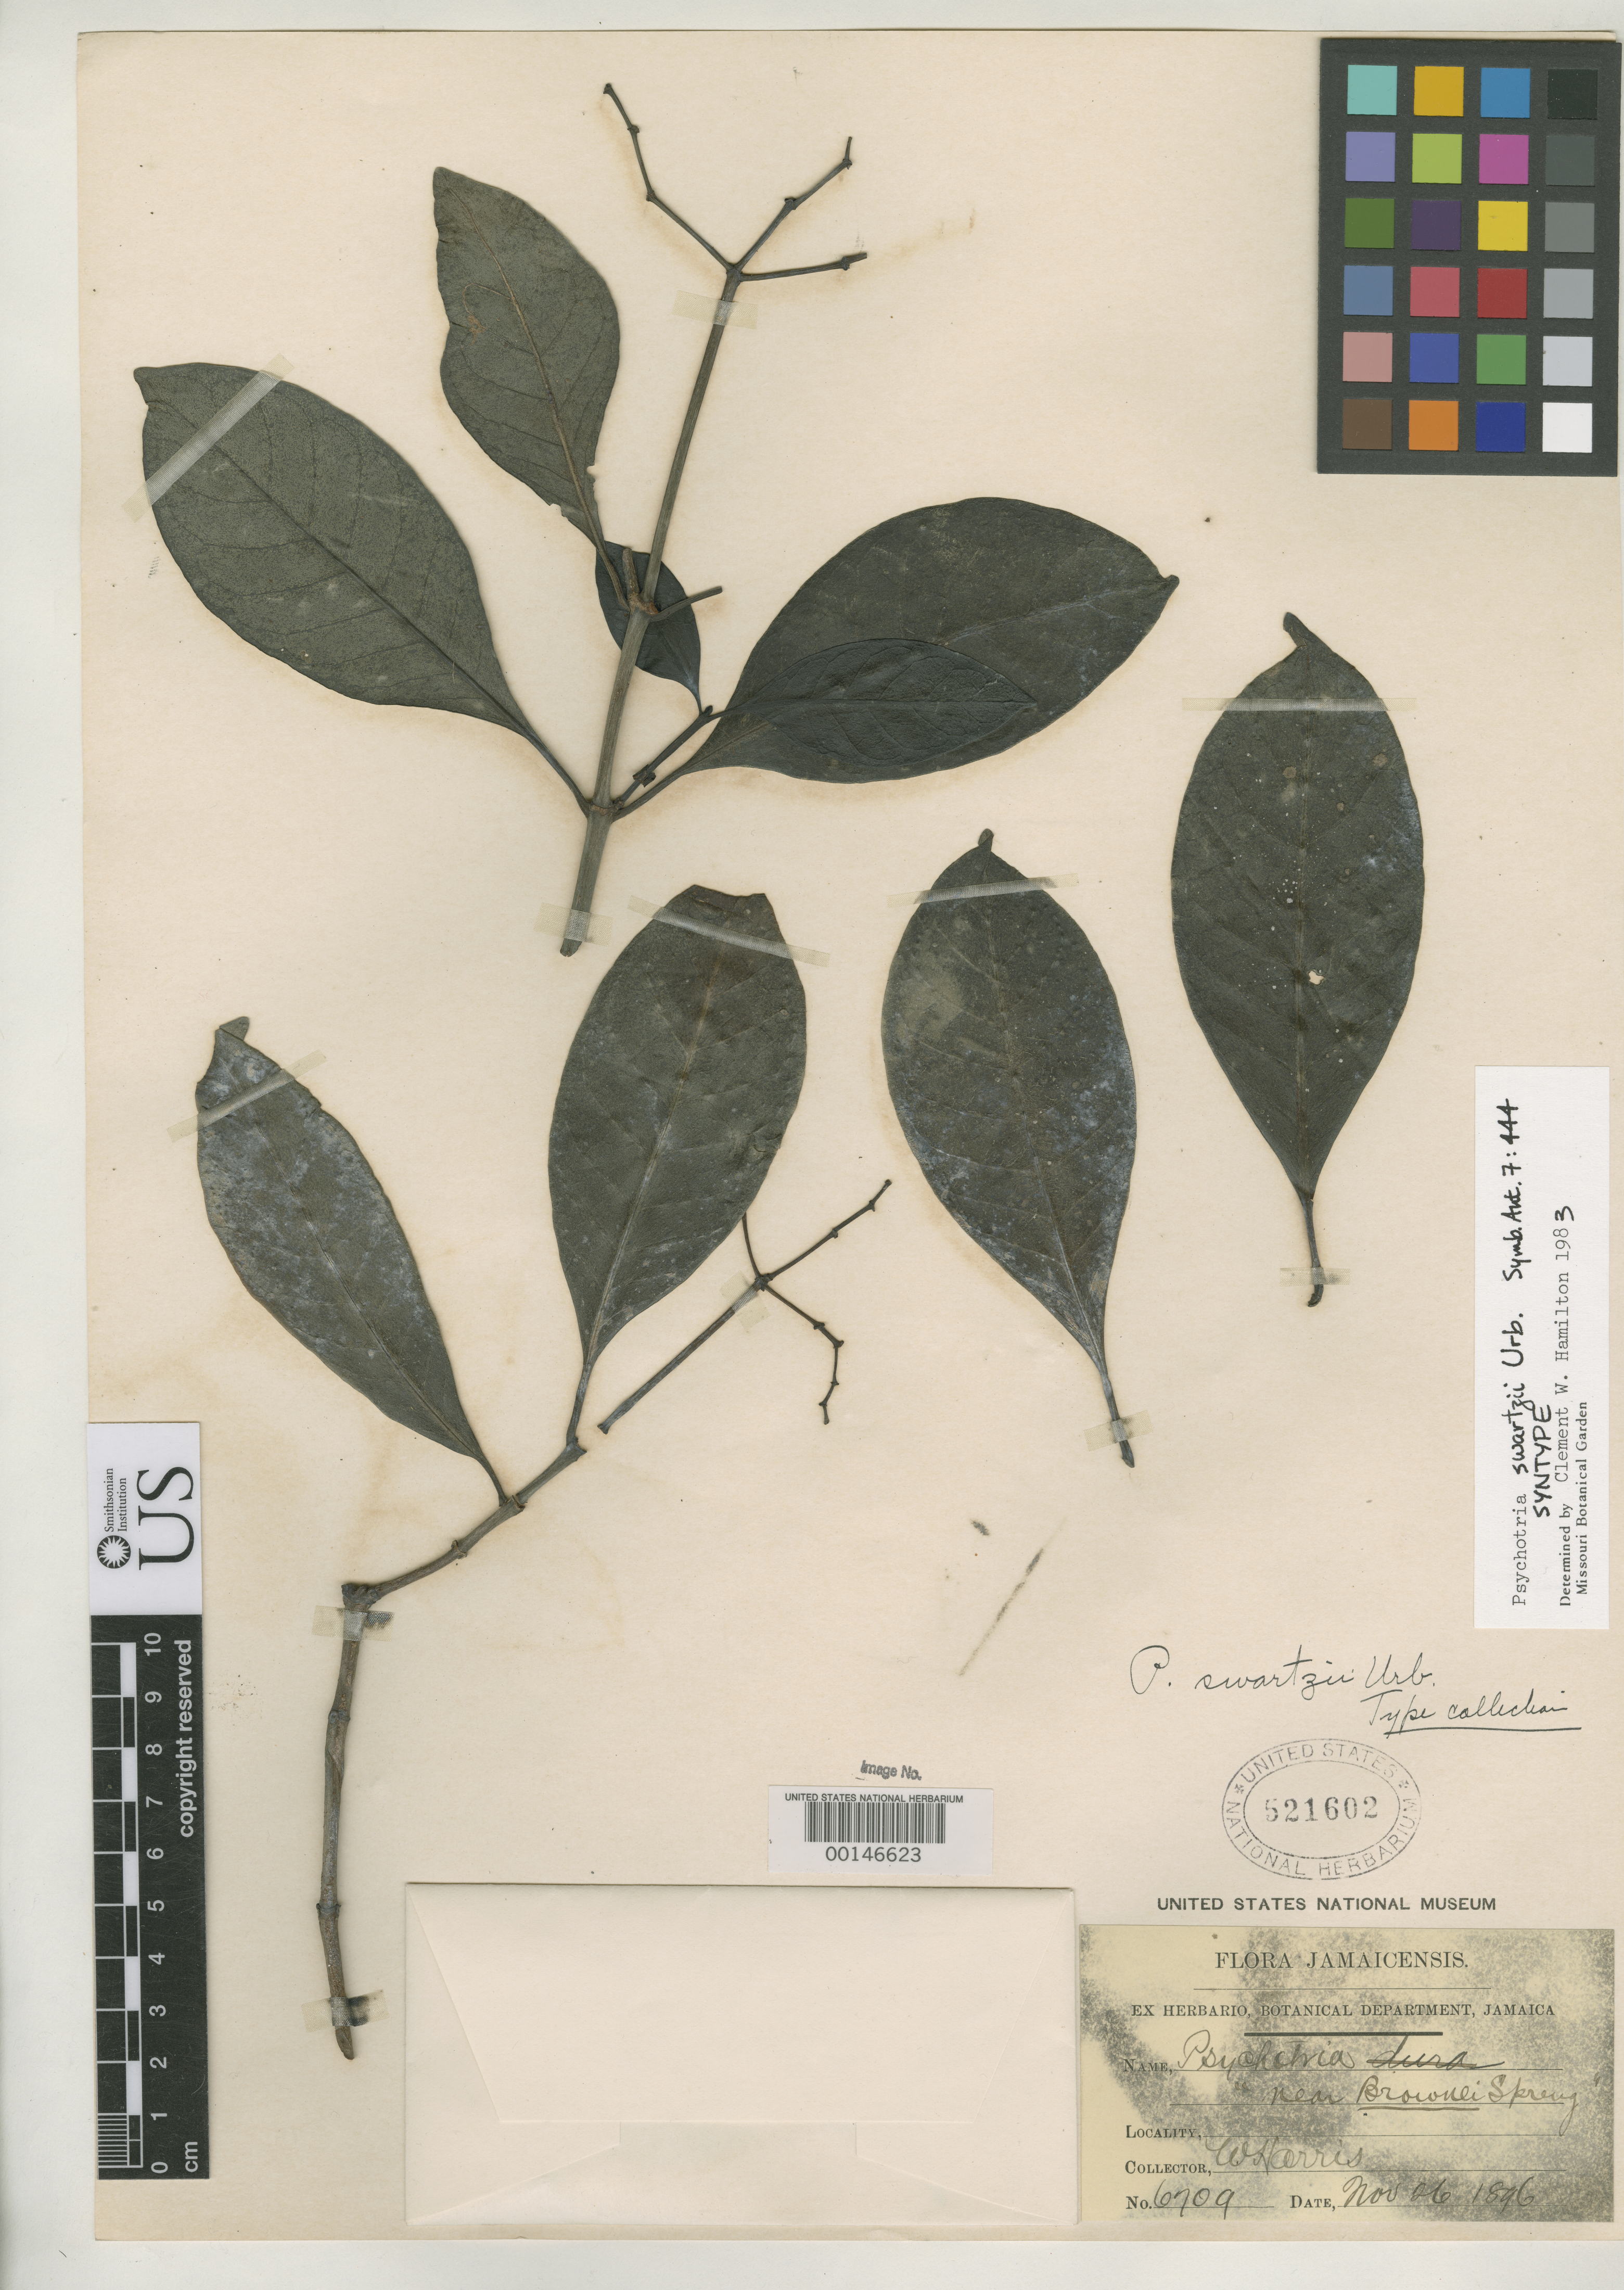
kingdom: Plantae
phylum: Tracheophyta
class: Magnoliopsida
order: Gentianales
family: Rubiaceae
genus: Psychotria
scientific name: Psychotria swartzii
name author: Urb.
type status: Isotype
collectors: W. H. Harris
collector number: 6709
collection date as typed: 26 Nov 1896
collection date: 1896-11-26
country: Jamaica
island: Greater Antilles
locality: Near Charliemont.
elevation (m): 330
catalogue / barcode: US 521602